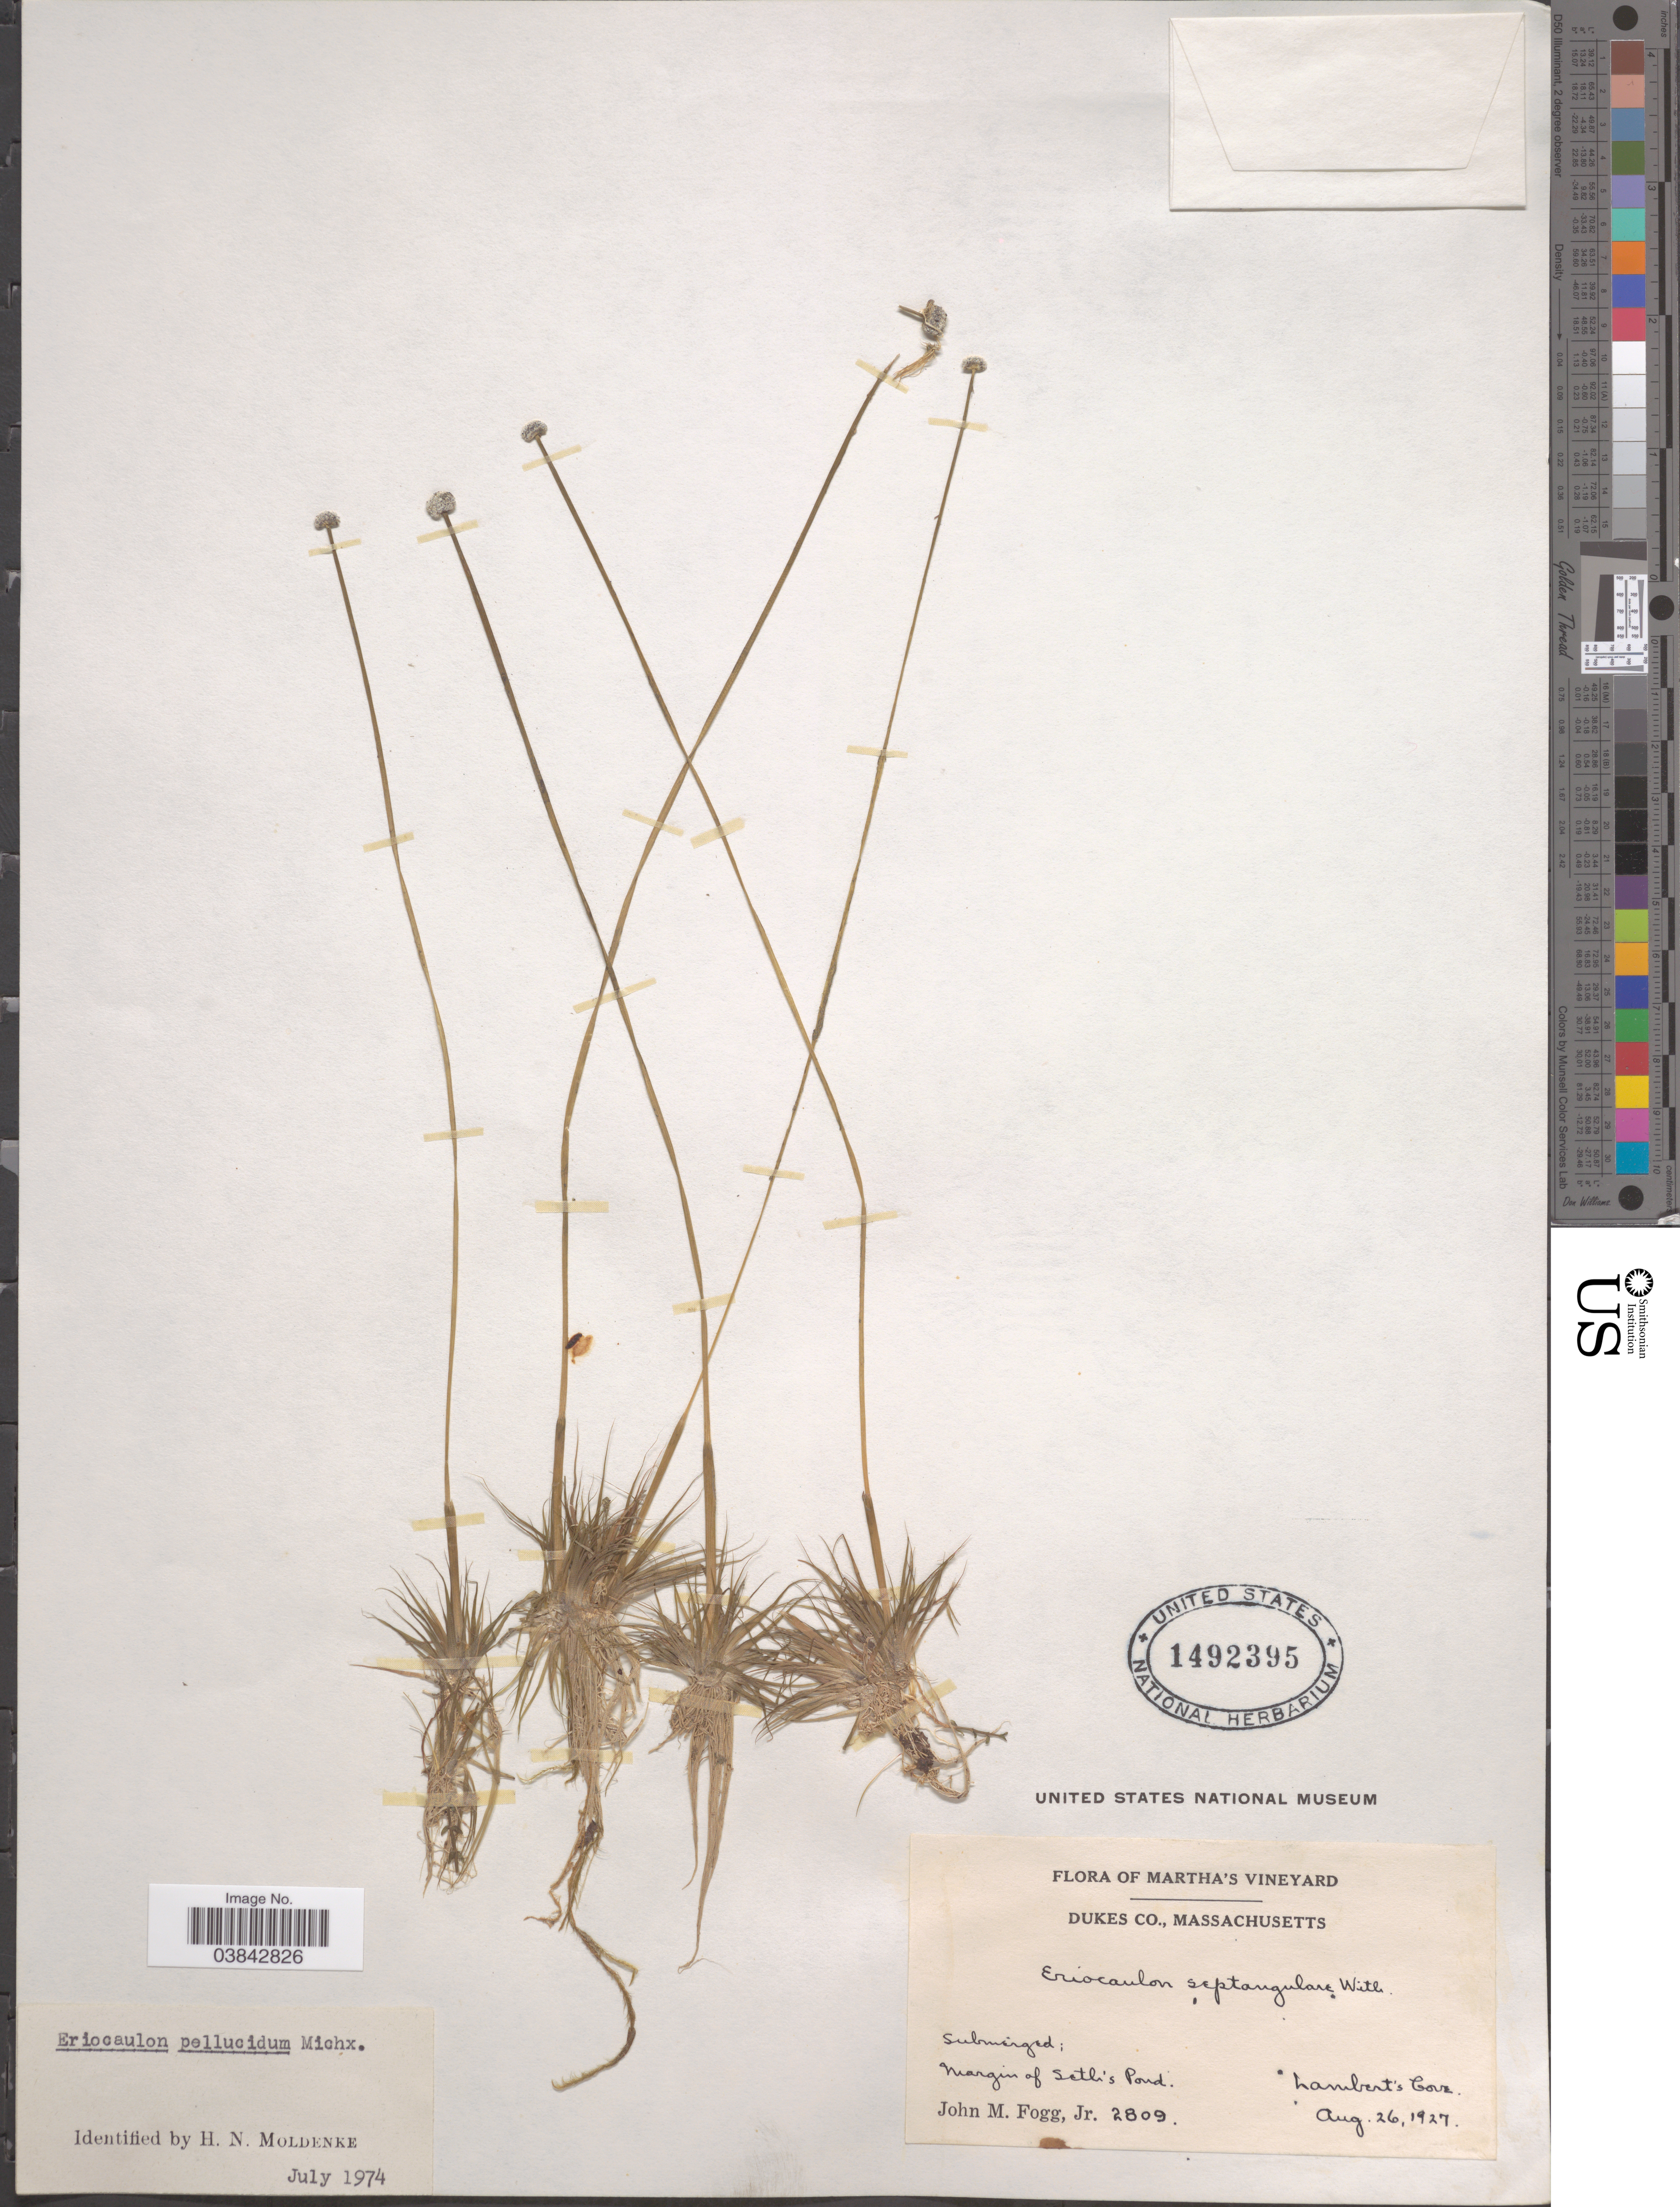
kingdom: Plantae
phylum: Tracheophyta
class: Liliopsida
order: Poales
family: Eriocaulaceae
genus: Eriocaulon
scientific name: Eriocaulon aquaticum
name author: (Hill) Druce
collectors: J. Fogg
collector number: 2809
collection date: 1927-08-26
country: United States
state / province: Massachusetts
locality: Martha's Vineyard. Dukes Co. Margin of Seth's Pond. Lambert's Cove.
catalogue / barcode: US 1492395